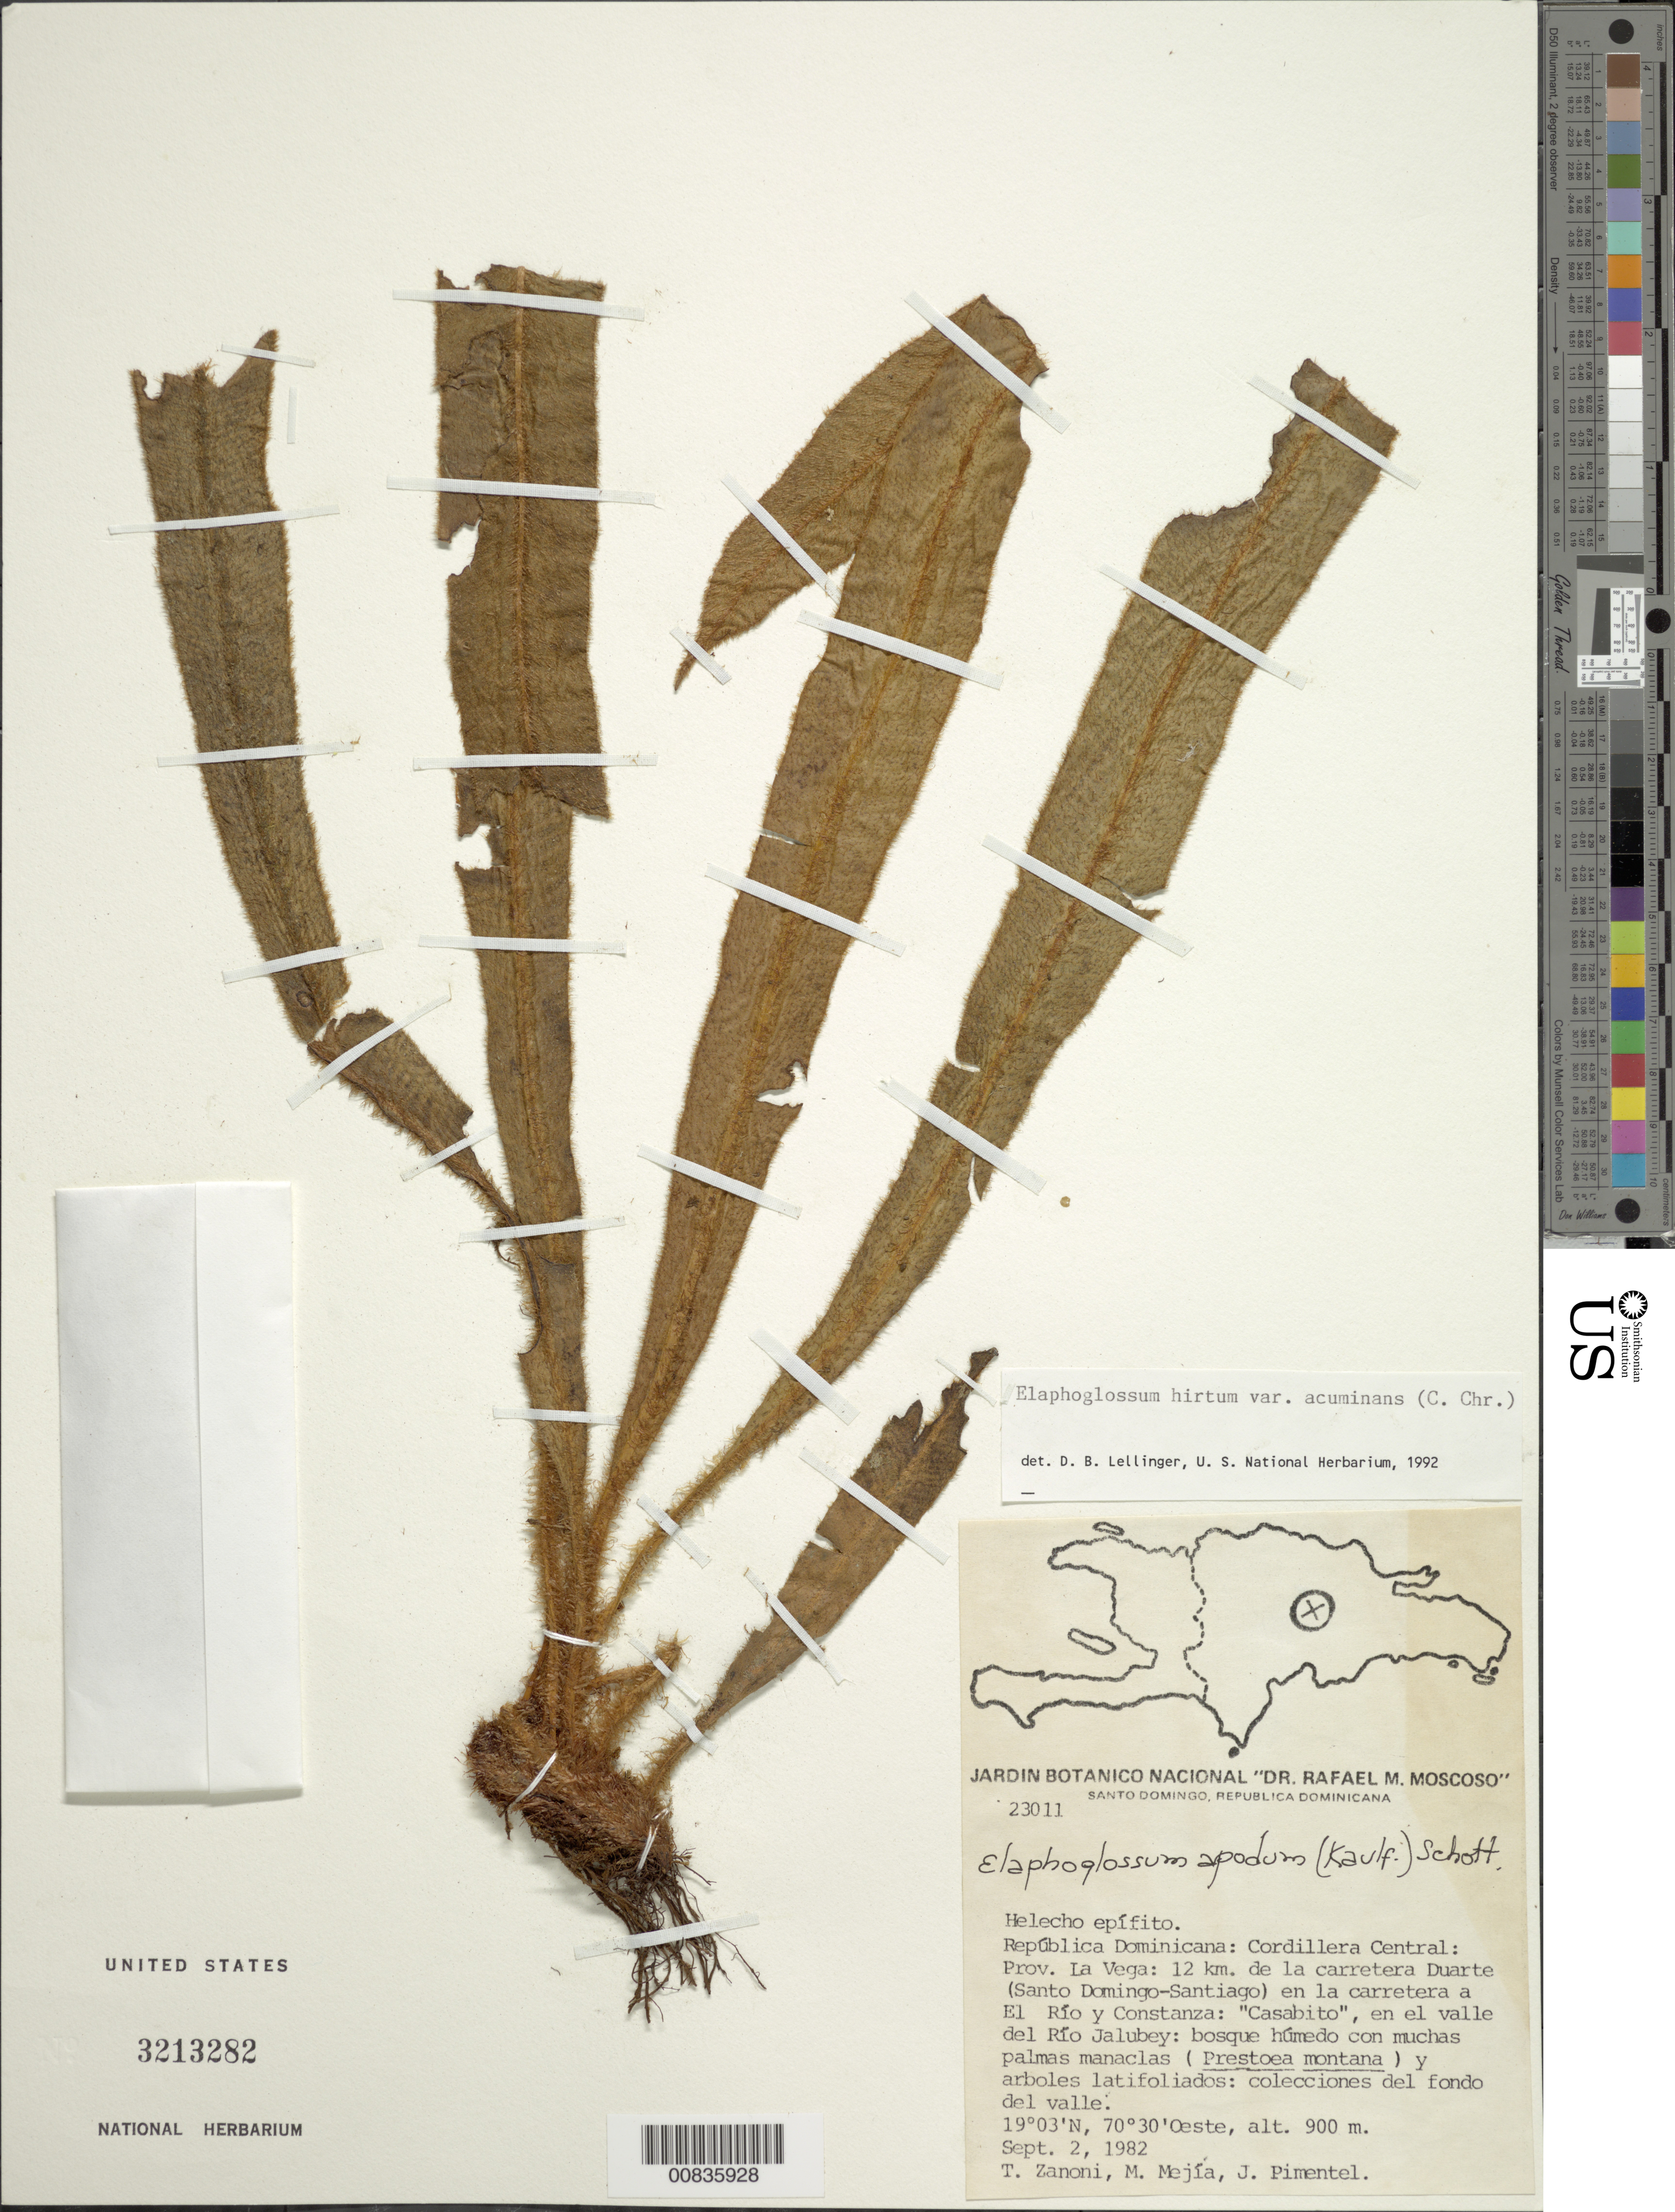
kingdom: Plantae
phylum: Tracheophyta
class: Polypodiopsida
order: Polypodiales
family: Dryopteridaceae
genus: Elaphoglossum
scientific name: Elaphoglossum hirtum var. acuminans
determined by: Lellinger, David B., (BOT), Smithsonian Institution - National Museum of Natural History (UNITED STATES)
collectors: T. A. Zanoni, M. Mejia & J. Pimentel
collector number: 23011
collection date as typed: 02 Sep 1982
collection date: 1982-09-02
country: Dominican Republic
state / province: La Vega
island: Hispaniola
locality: Cordillera Central, 12 km de la carretera Duarte (Santo Domingo-Santiago), carretera a El Río y Constanza, "Casabito", en el valle del Río Jalubey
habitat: Bosque húmedo con muchas palmas manaclas (Prestoea montana) y arboles latifoliados, colecciones del fondo del valle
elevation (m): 900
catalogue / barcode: US 3213282